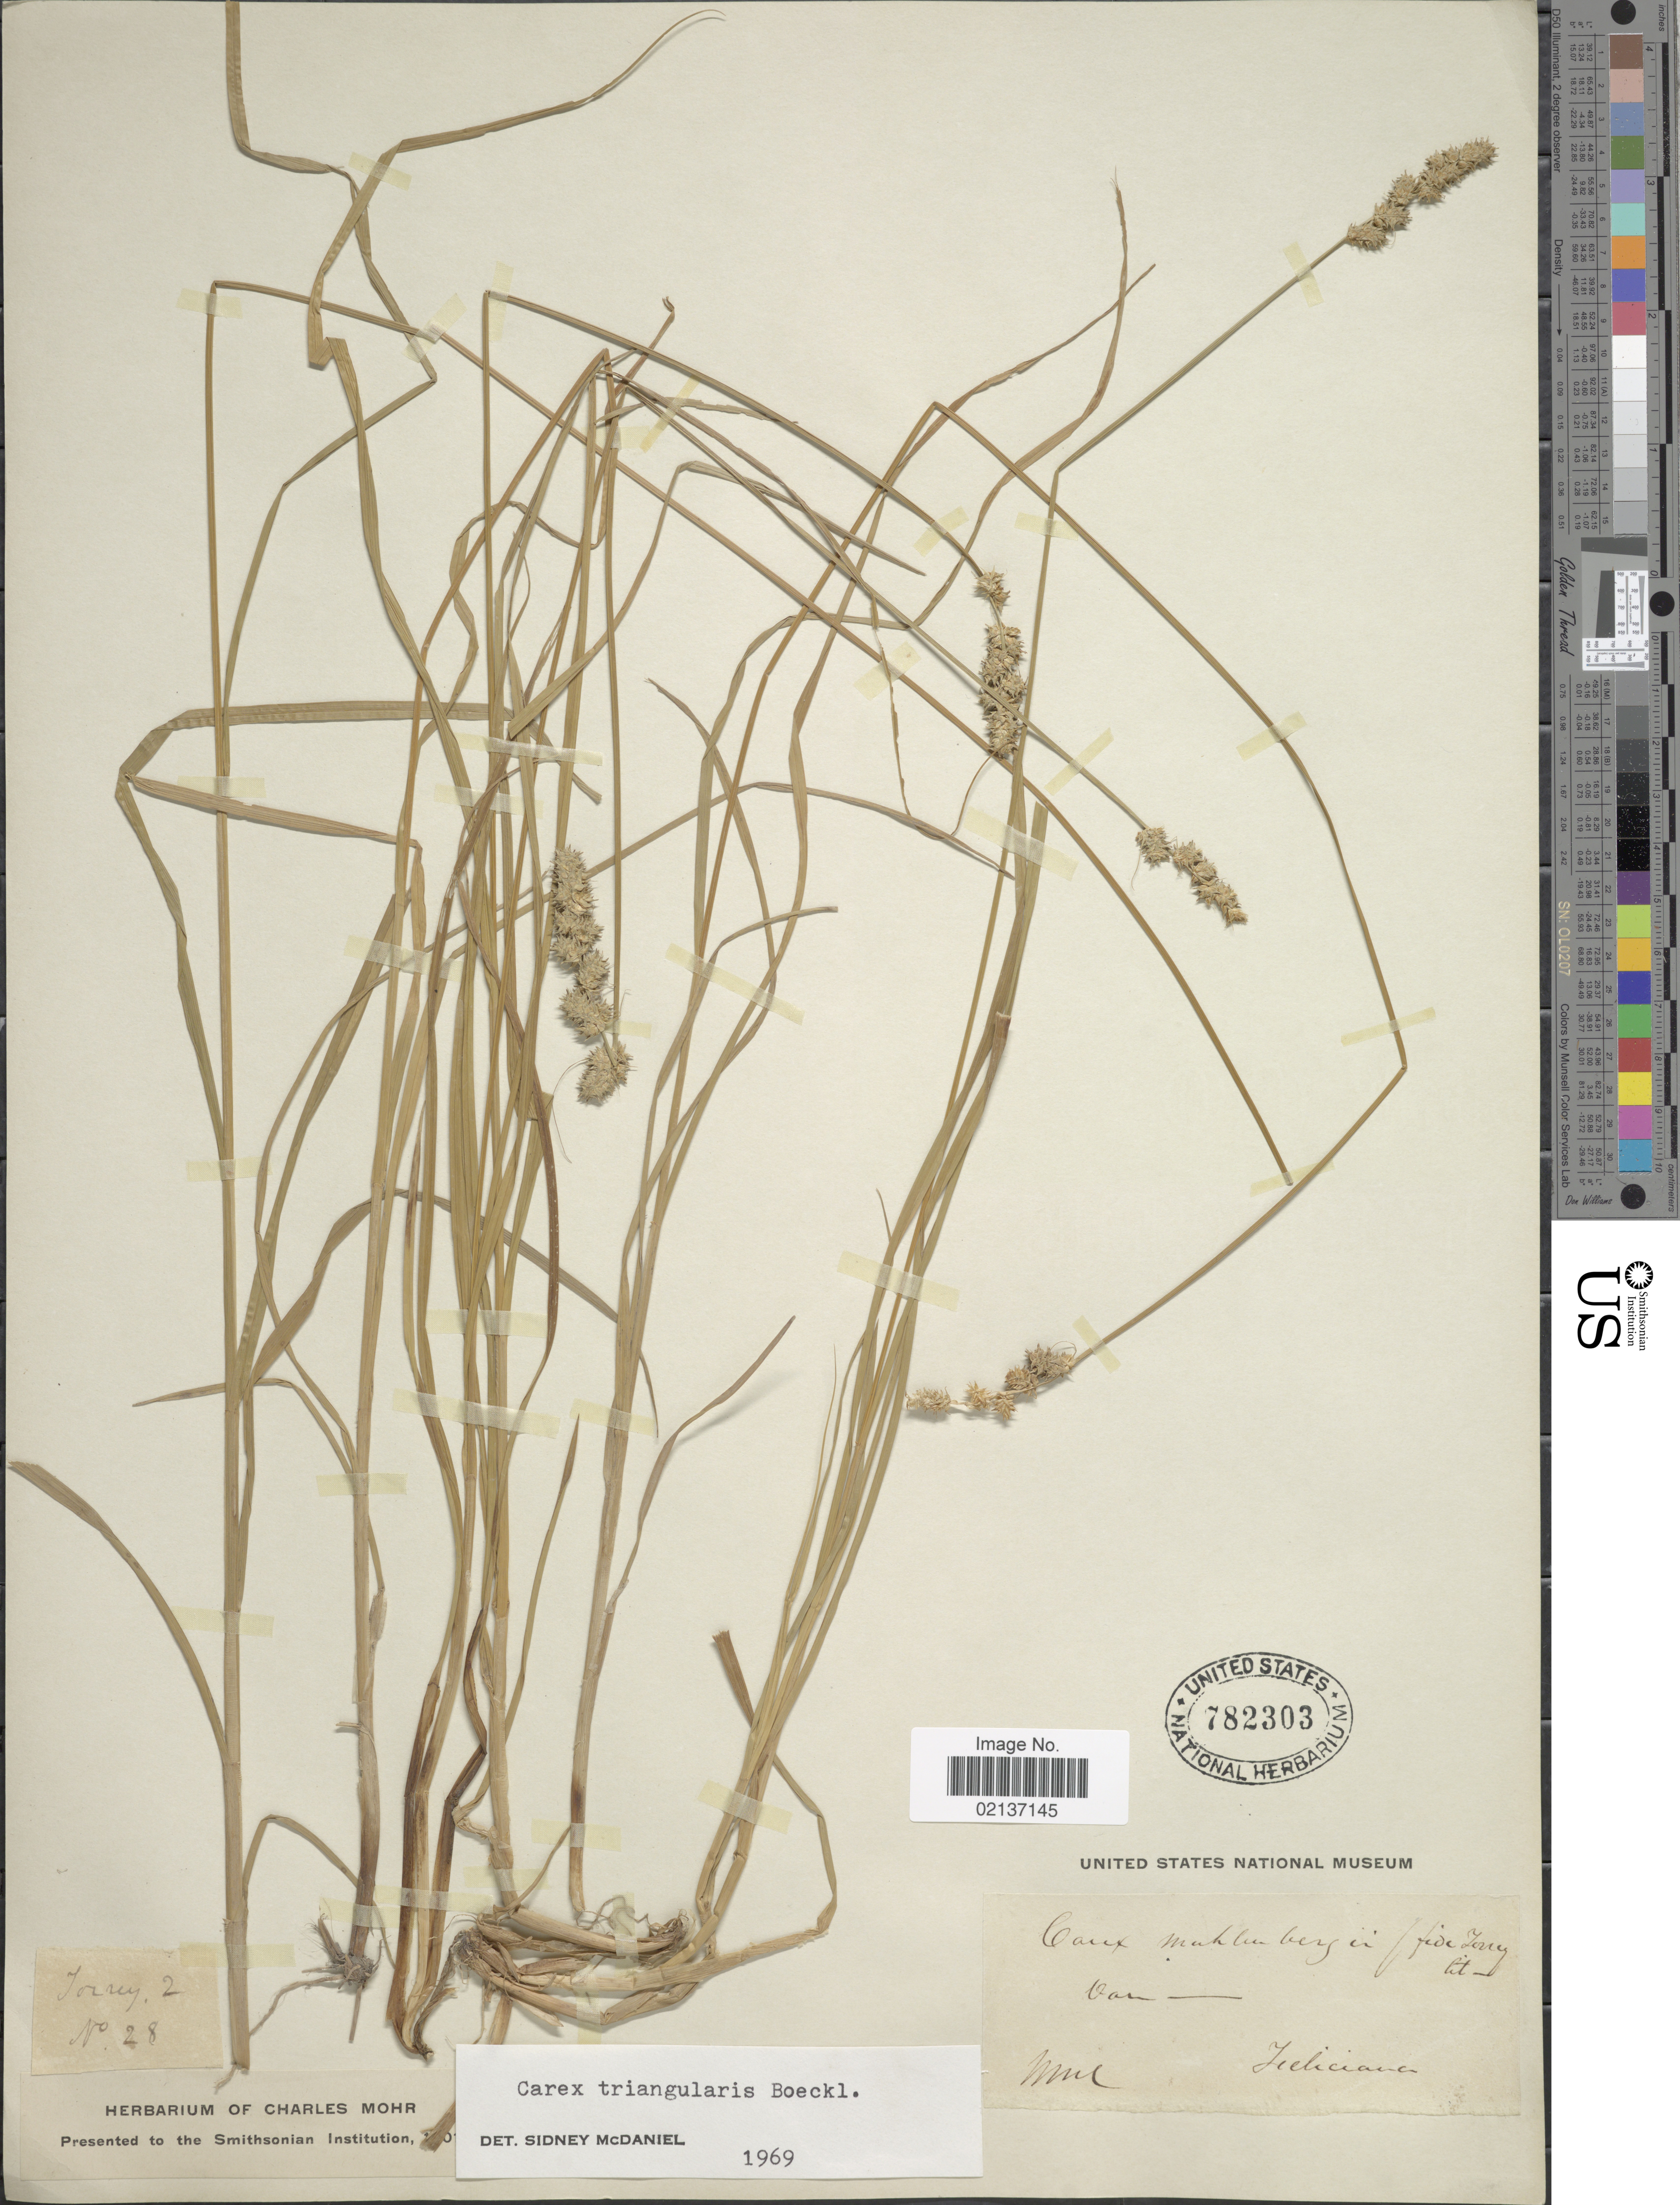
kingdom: Plantae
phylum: Tracheophyta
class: Liliopsida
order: Poales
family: Cyperaceae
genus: Carex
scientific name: Carex triangularis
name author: Boeckeler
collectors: J. Torrey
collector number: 28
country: United States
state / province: Louisiana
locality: Feliciana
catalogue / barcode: US 782303